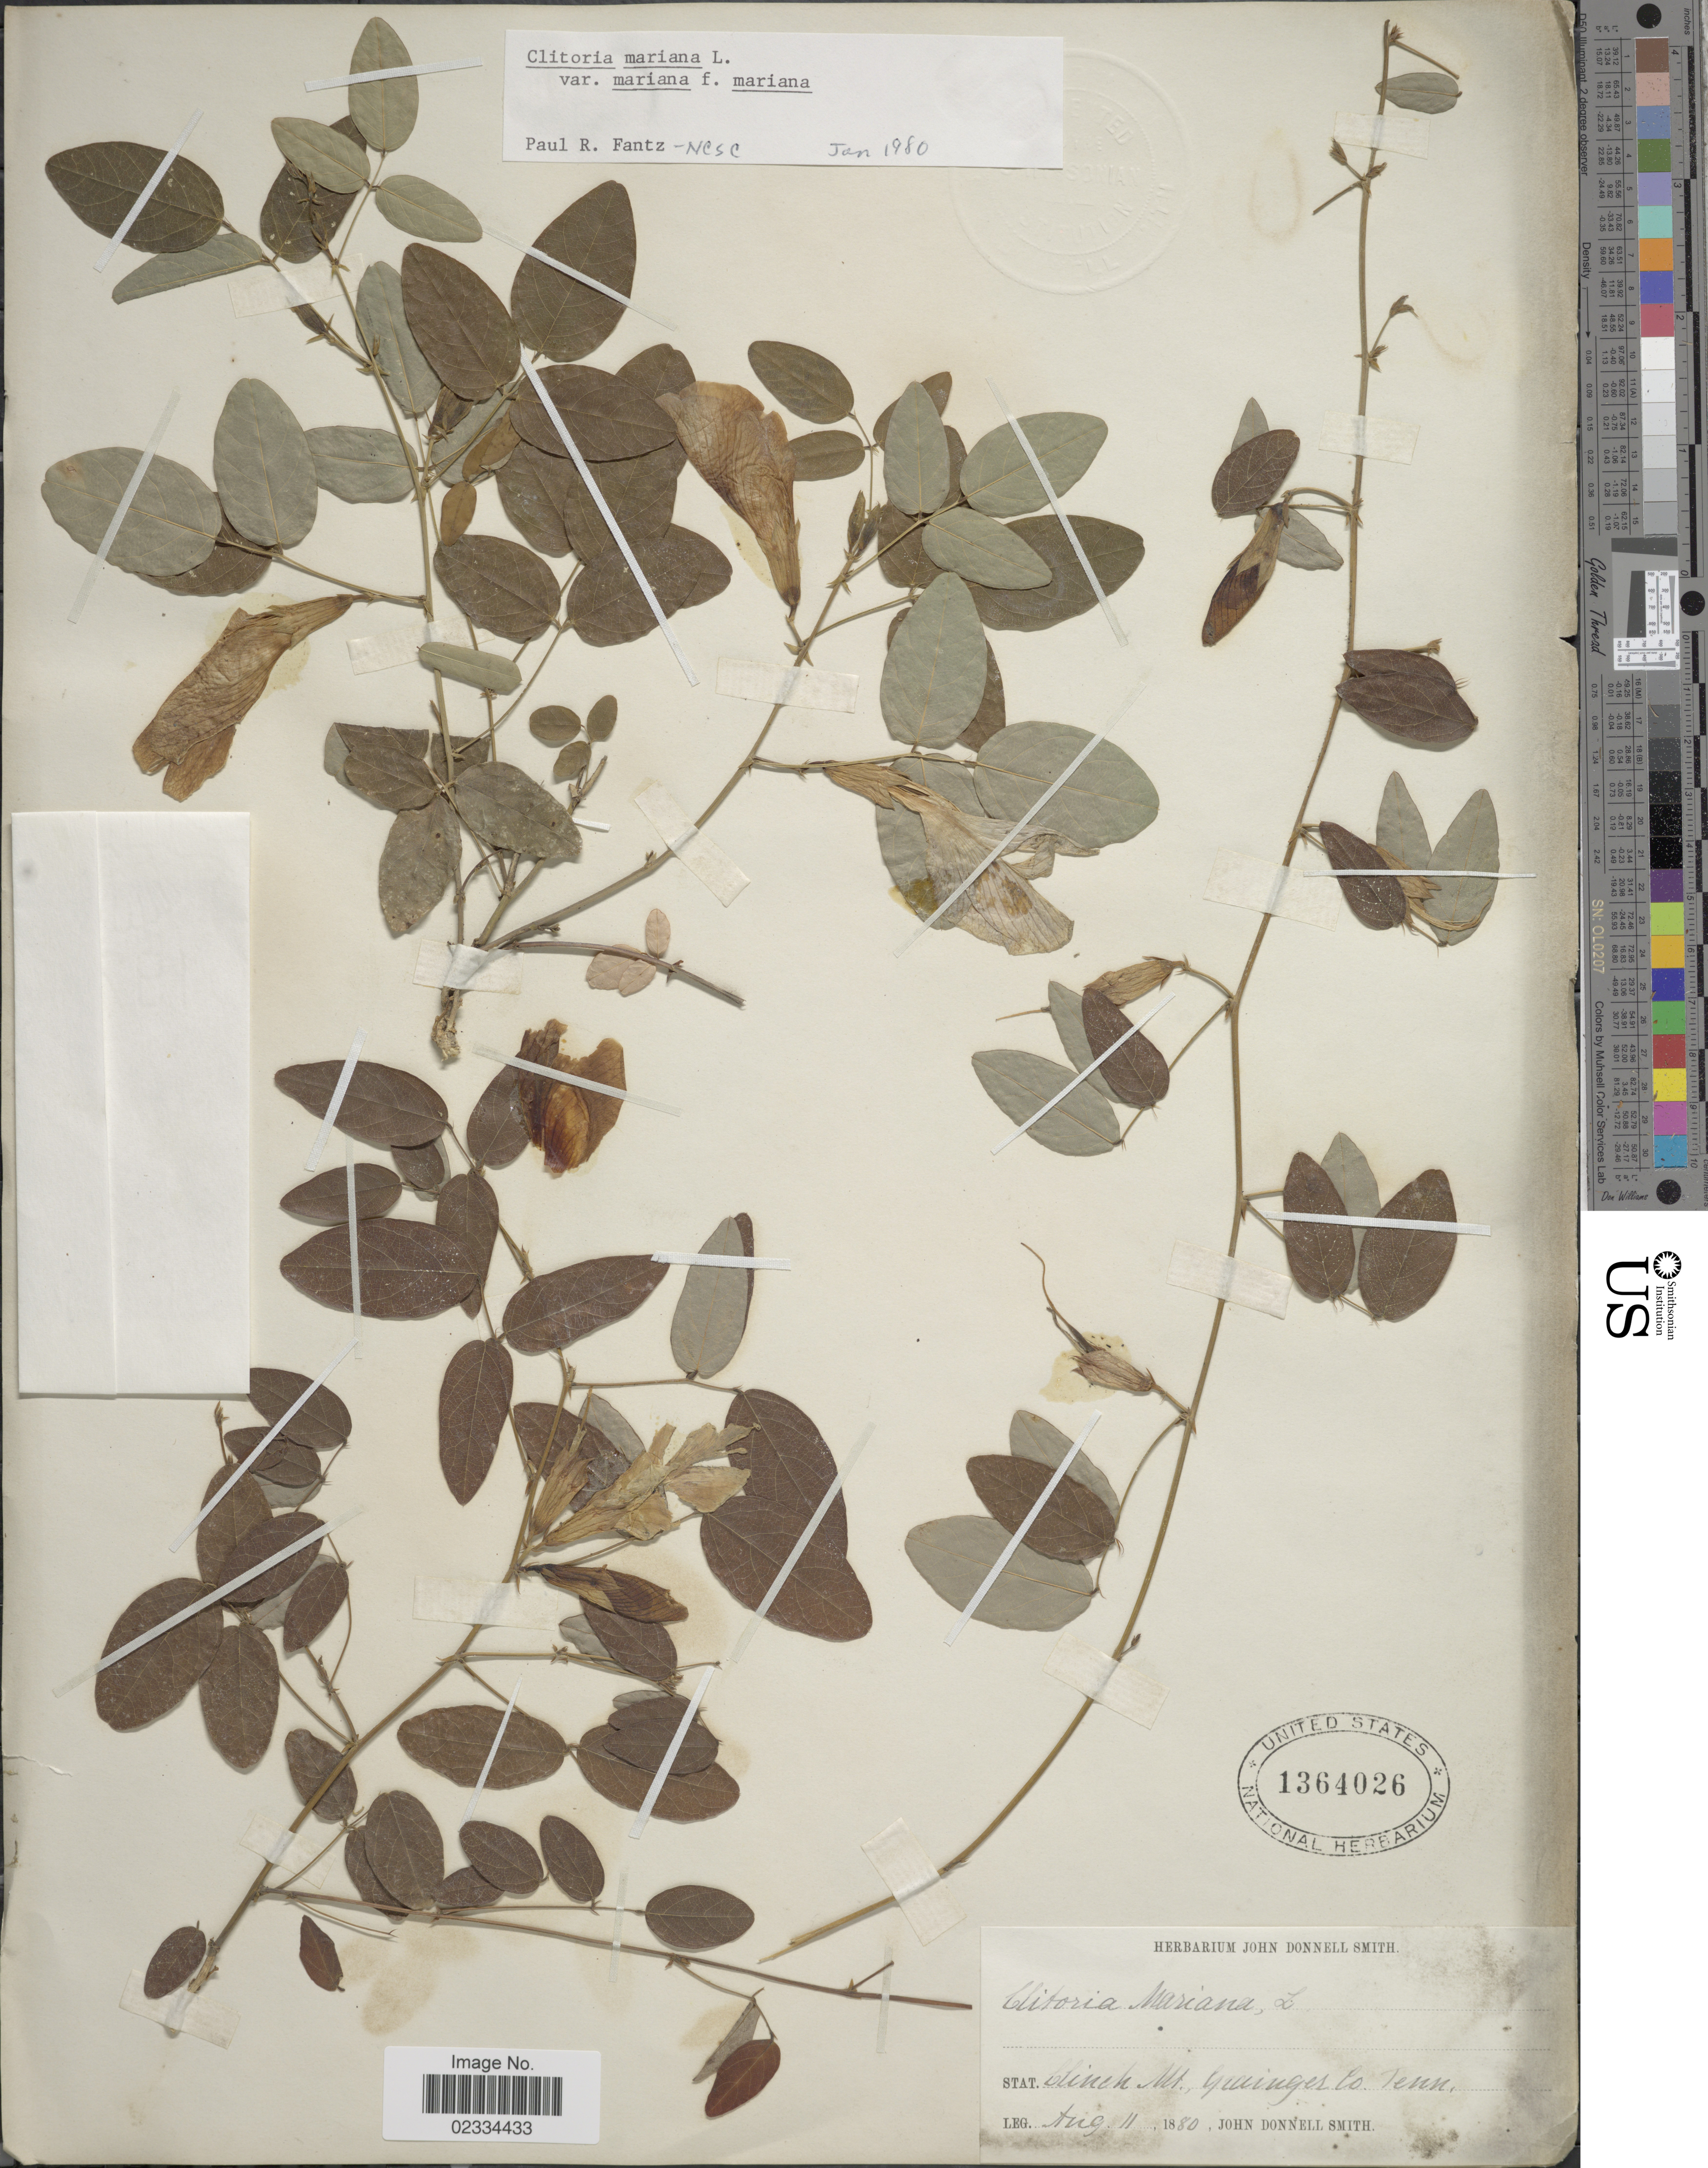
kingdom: Plantae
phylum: Tracheophyta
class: Magnoliopsida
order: Fabales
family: Fabaceae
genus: Clitoria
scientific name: Clitoria mariana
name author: L.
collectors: J. Donnell Smith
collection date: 1880-08-11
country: United States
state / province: Tennessee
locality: Clinch Mt., Grainger Co.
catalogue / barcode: US 1364026